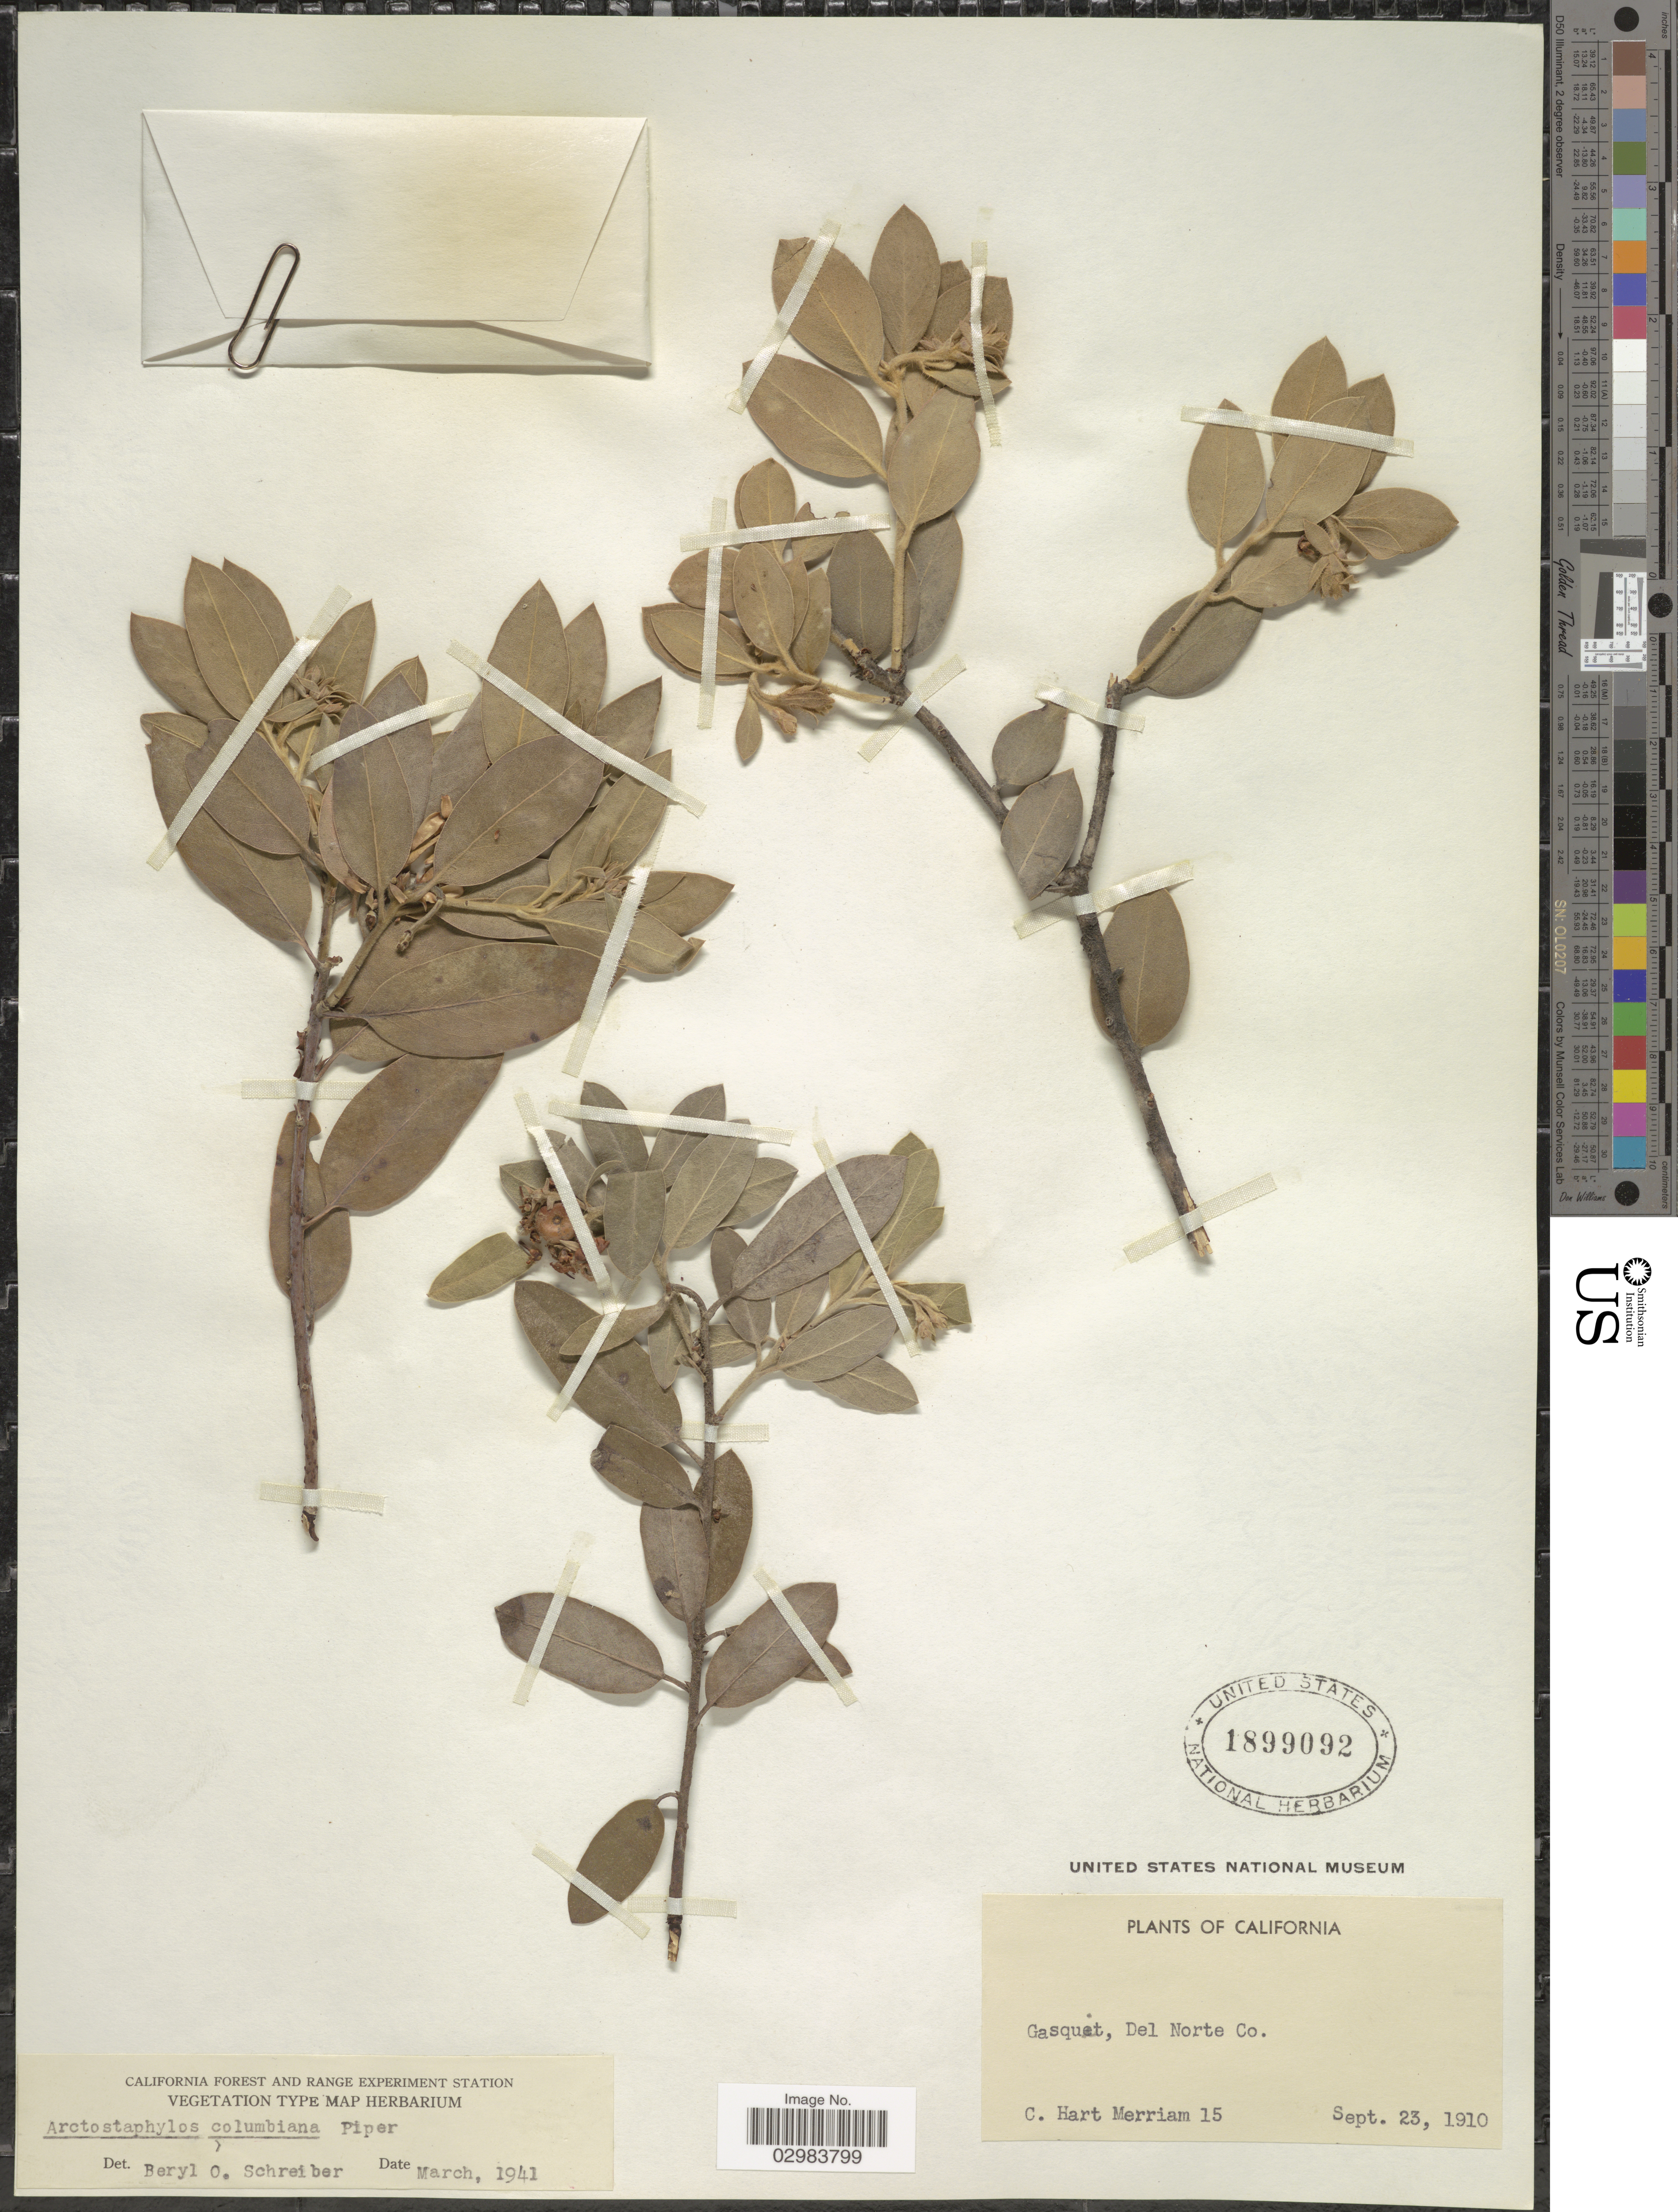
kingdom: Plantae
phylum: Tracheophyta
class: Magnoliopsida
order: Ericales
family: Ericaceae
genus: Arctostaphylos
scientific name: Arctostaphylos columbiana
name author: Piper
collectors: C. Merriam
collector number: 15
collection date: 1910-09-23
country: United States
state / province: California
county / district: Del Norte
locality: Gasquet, Del Norte Co.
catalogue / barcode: US 1899092